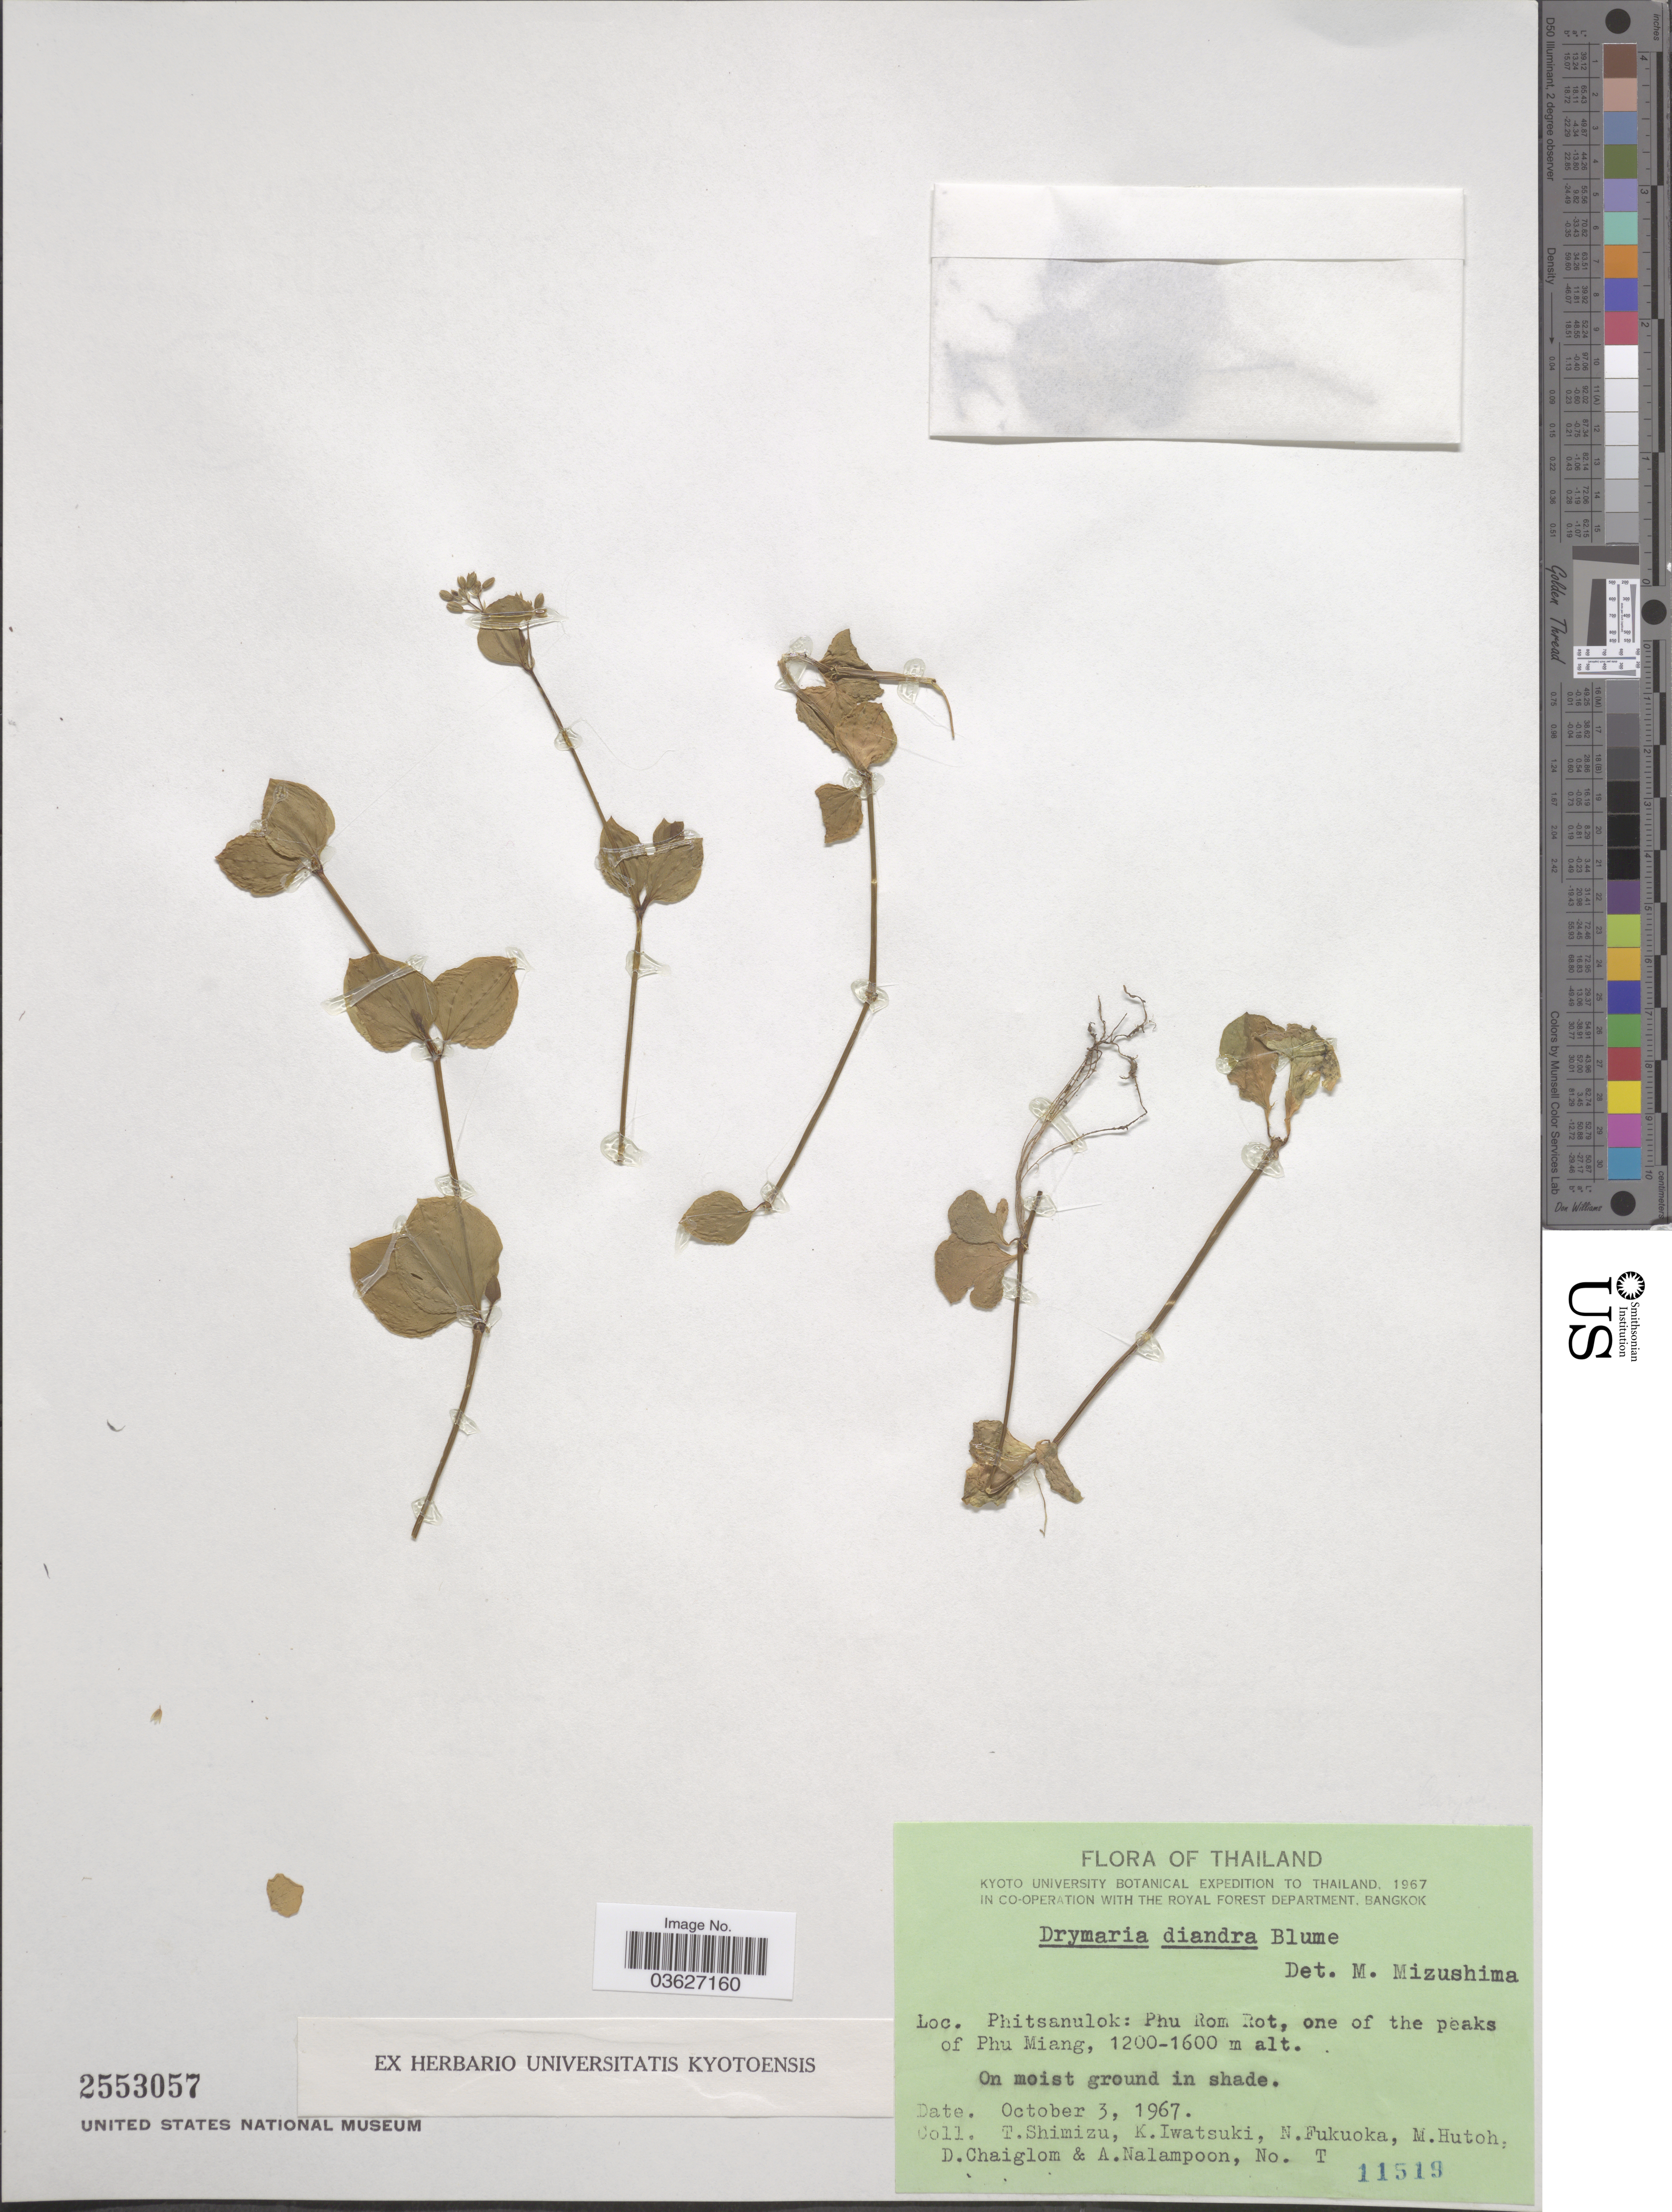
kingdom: Plantae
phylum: Tracheophyta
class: Magnoliopsida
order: Caryophyllales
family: Caryophyllaceae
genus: Drymaria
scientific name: Drymaria diandra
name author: Blume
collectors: T. Shimizu, K. Iwatsuki, N. Fukuoka, M. Hutoh & et al.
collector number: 11519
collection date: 1967-10-03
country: Thailand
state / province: Phitsanulok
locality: Phu Rom Rot, one of the peaks of Phu Miang.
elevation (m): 1200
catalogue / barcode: US 2553057